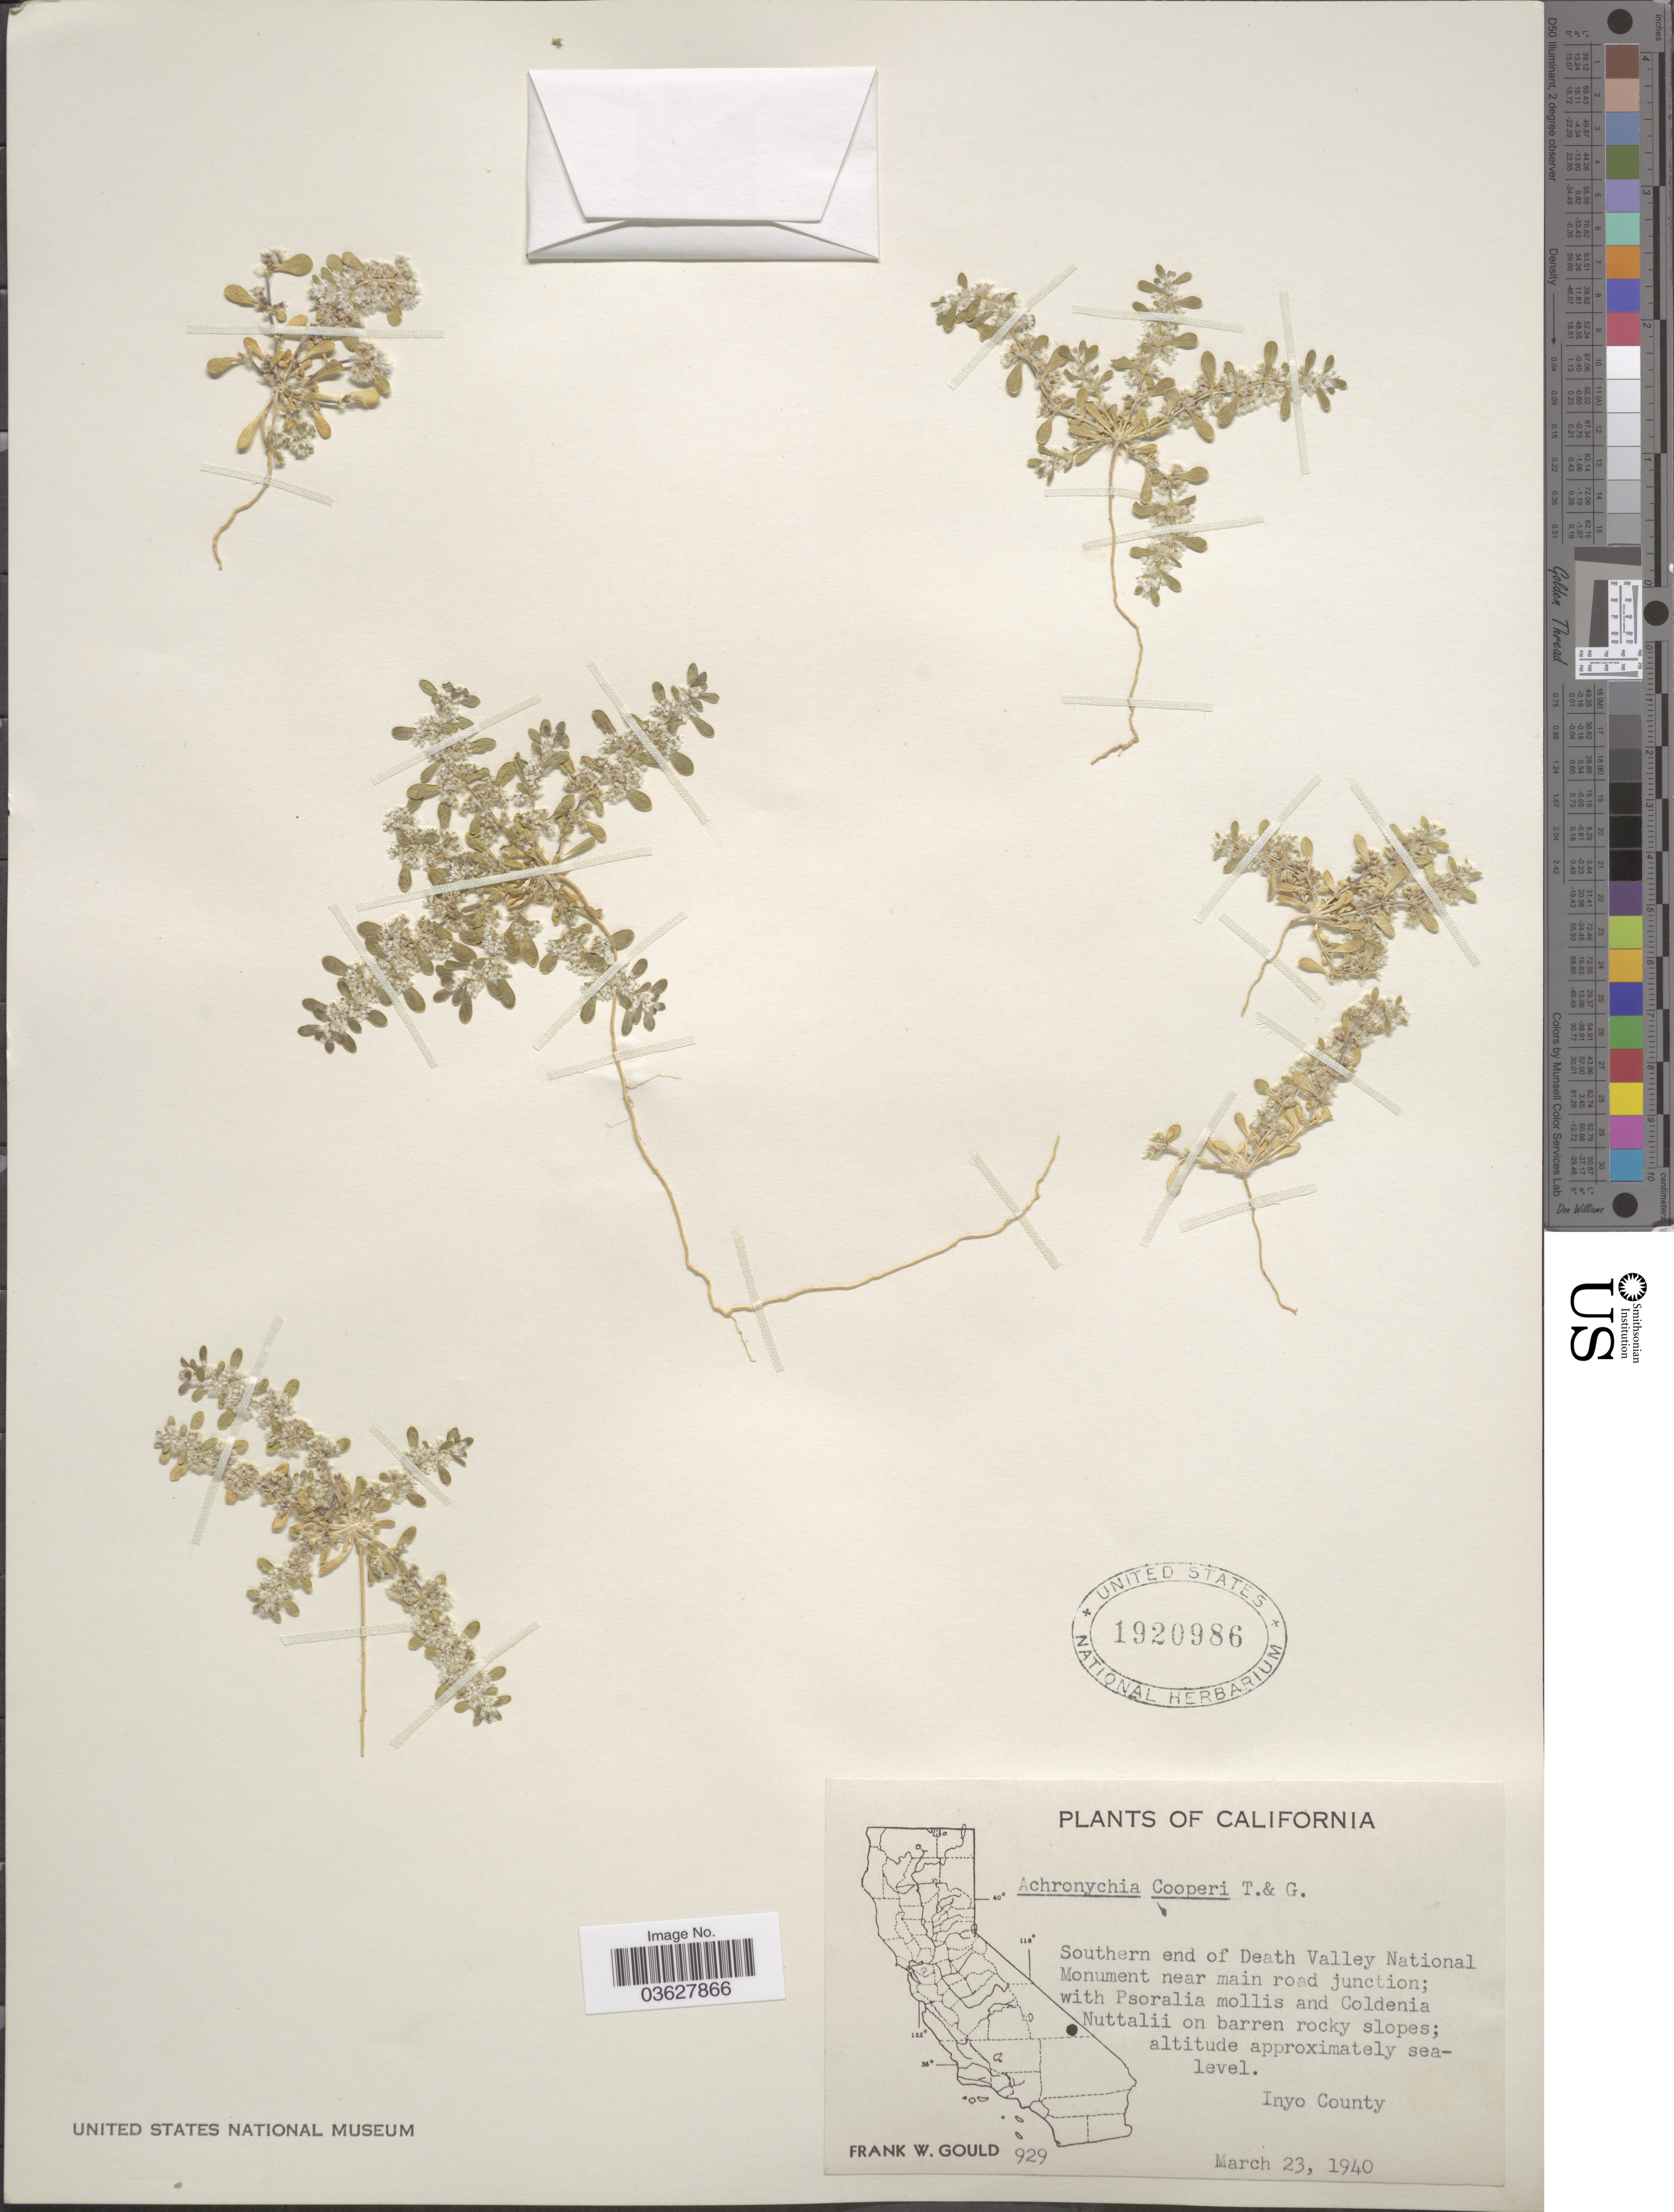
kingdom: Plantae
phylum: Tracheophyta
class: Magnoliopsida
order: Caryophyllales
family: Caryophyllaceae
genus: Achyronychia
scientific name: Achyronychia cooperi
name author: A. Gray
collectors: F. W. Gould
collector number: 929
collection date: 1940-03-23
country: United States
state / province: California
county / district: Inyo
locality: Southern end of Death Valley National Monument near main road junction. Inyo County.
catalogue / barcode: US 1920986